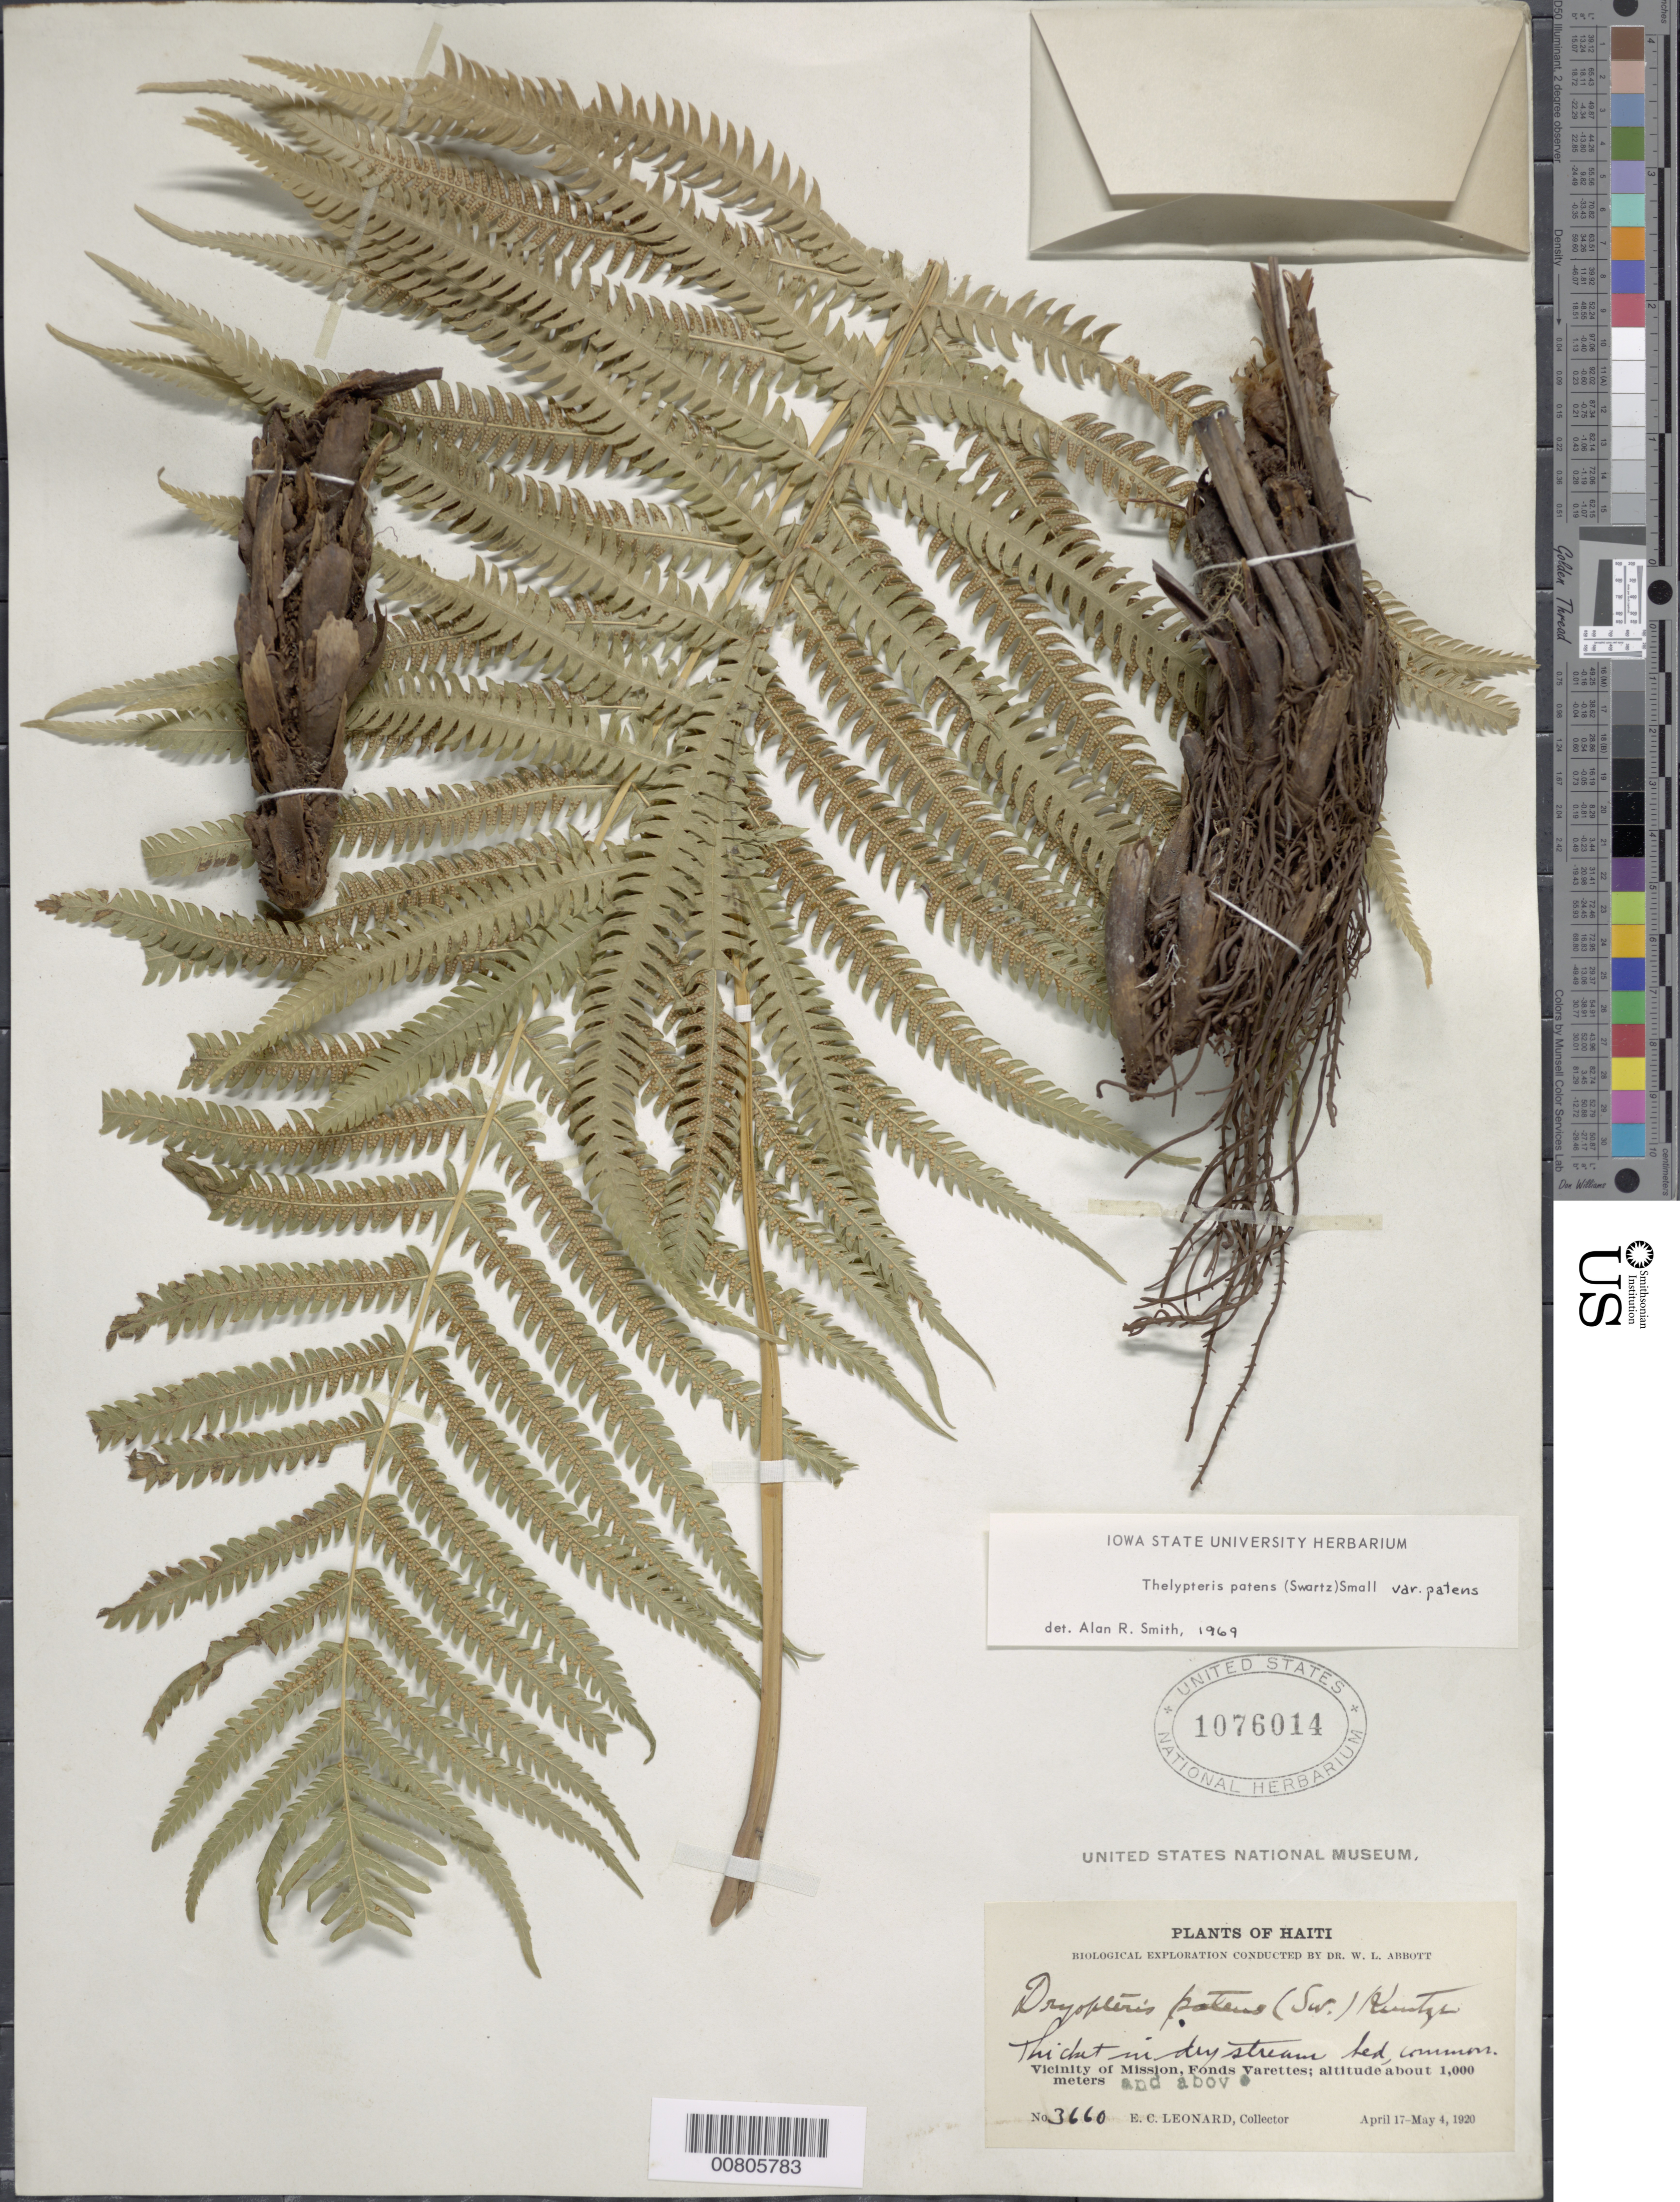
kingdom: Plantae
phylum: Tracheophyta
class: Polypodiopsida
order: Polypodiales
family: Thelypteridaceae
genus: Christella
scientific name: Christella patens var. patens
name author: (Sw.) Holttum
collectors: E. C. Leonard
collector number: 3660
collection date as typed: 17 Apr 1920 to 04 May 1920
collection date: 1920-04-17/1920-05-04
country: Haiti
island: Hispaniola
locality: Fonds Varettes, Mission vicinity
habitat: Thicket in dry stream bed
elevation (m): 1000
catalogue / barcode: US 1076014